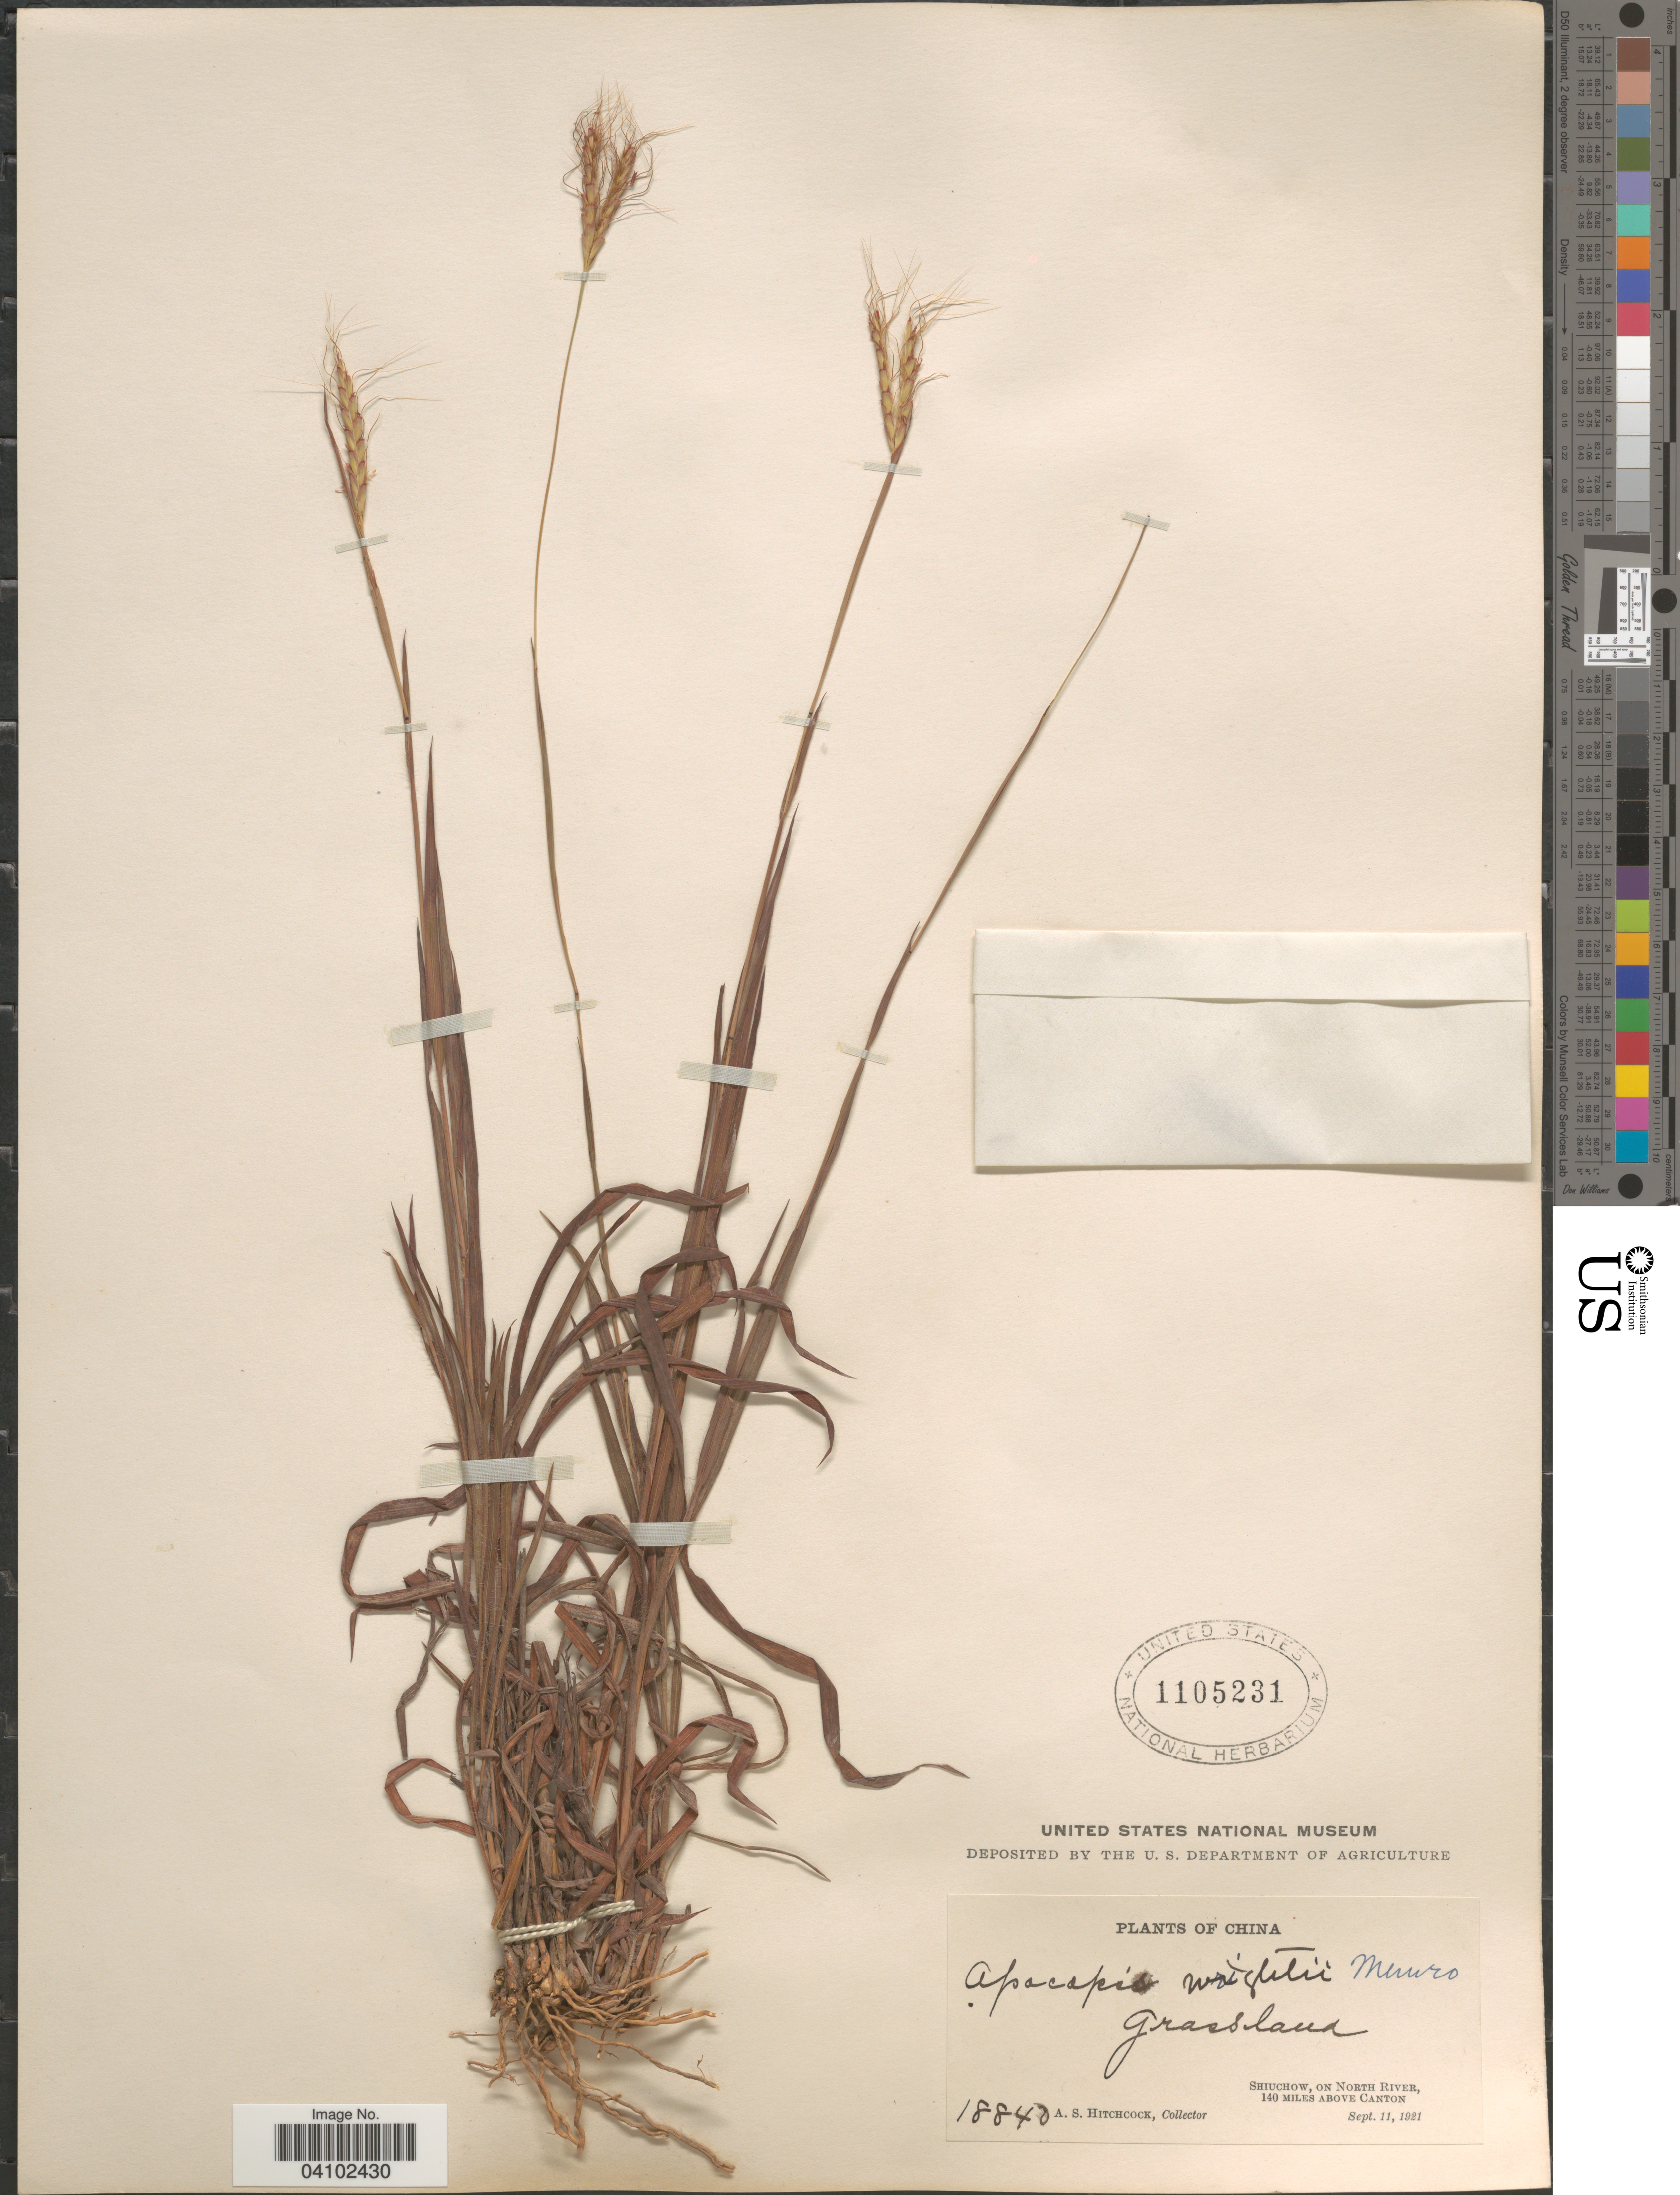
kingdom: Plantae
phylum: Tracheophyta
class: Liliopsida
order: Poales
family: Poaceae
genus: Apocopis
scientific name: Apocopis wrightii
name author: Munro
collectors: A. S. Hitchcock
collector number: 18840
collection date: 1921-09-11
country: China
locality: Shiuchow, on North River, 140 miles above Canton.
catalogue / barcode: US 1105231